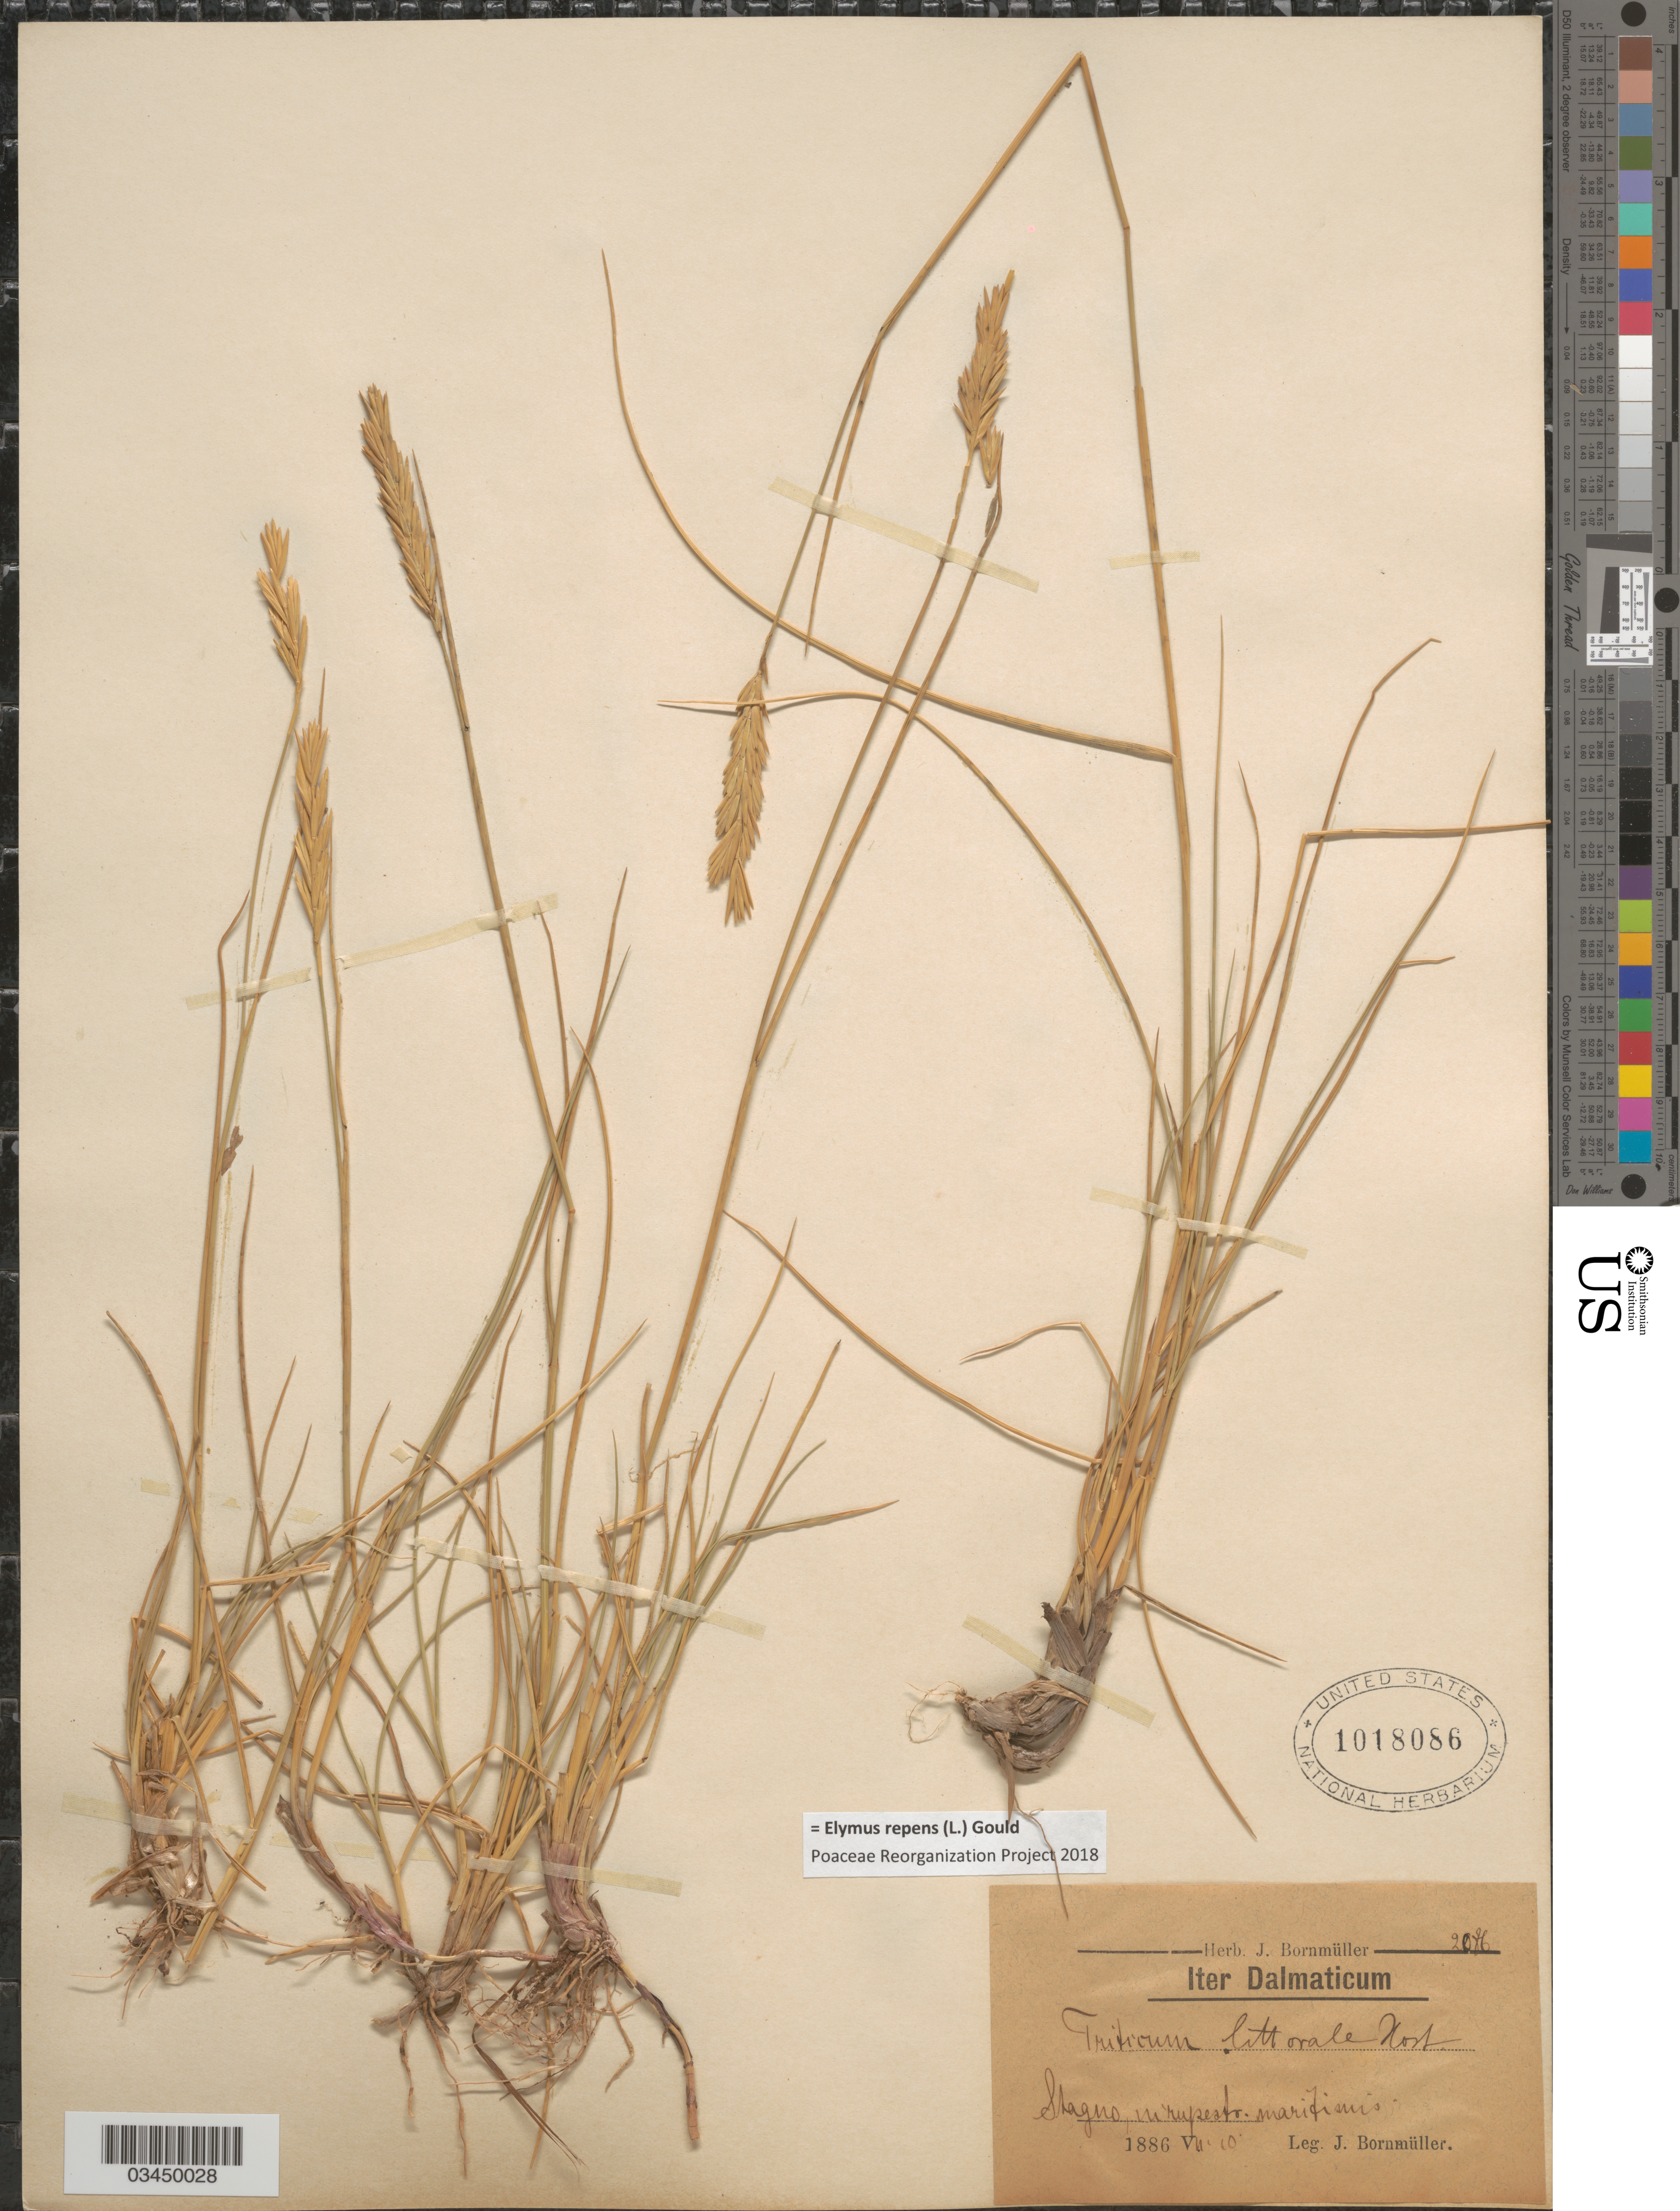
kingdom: Plantae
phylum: Tracheophyta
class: Liliopsida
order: Poales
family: Poaceae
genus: Elymus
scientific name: Elymus repens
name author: (L.) Gould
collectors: J. Bornmüller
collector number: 2086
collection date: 1886-07-10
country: Croatia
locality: Iter Dalmaticum. Stagno, in rupestr. maritimis.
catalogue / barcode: US 1018086